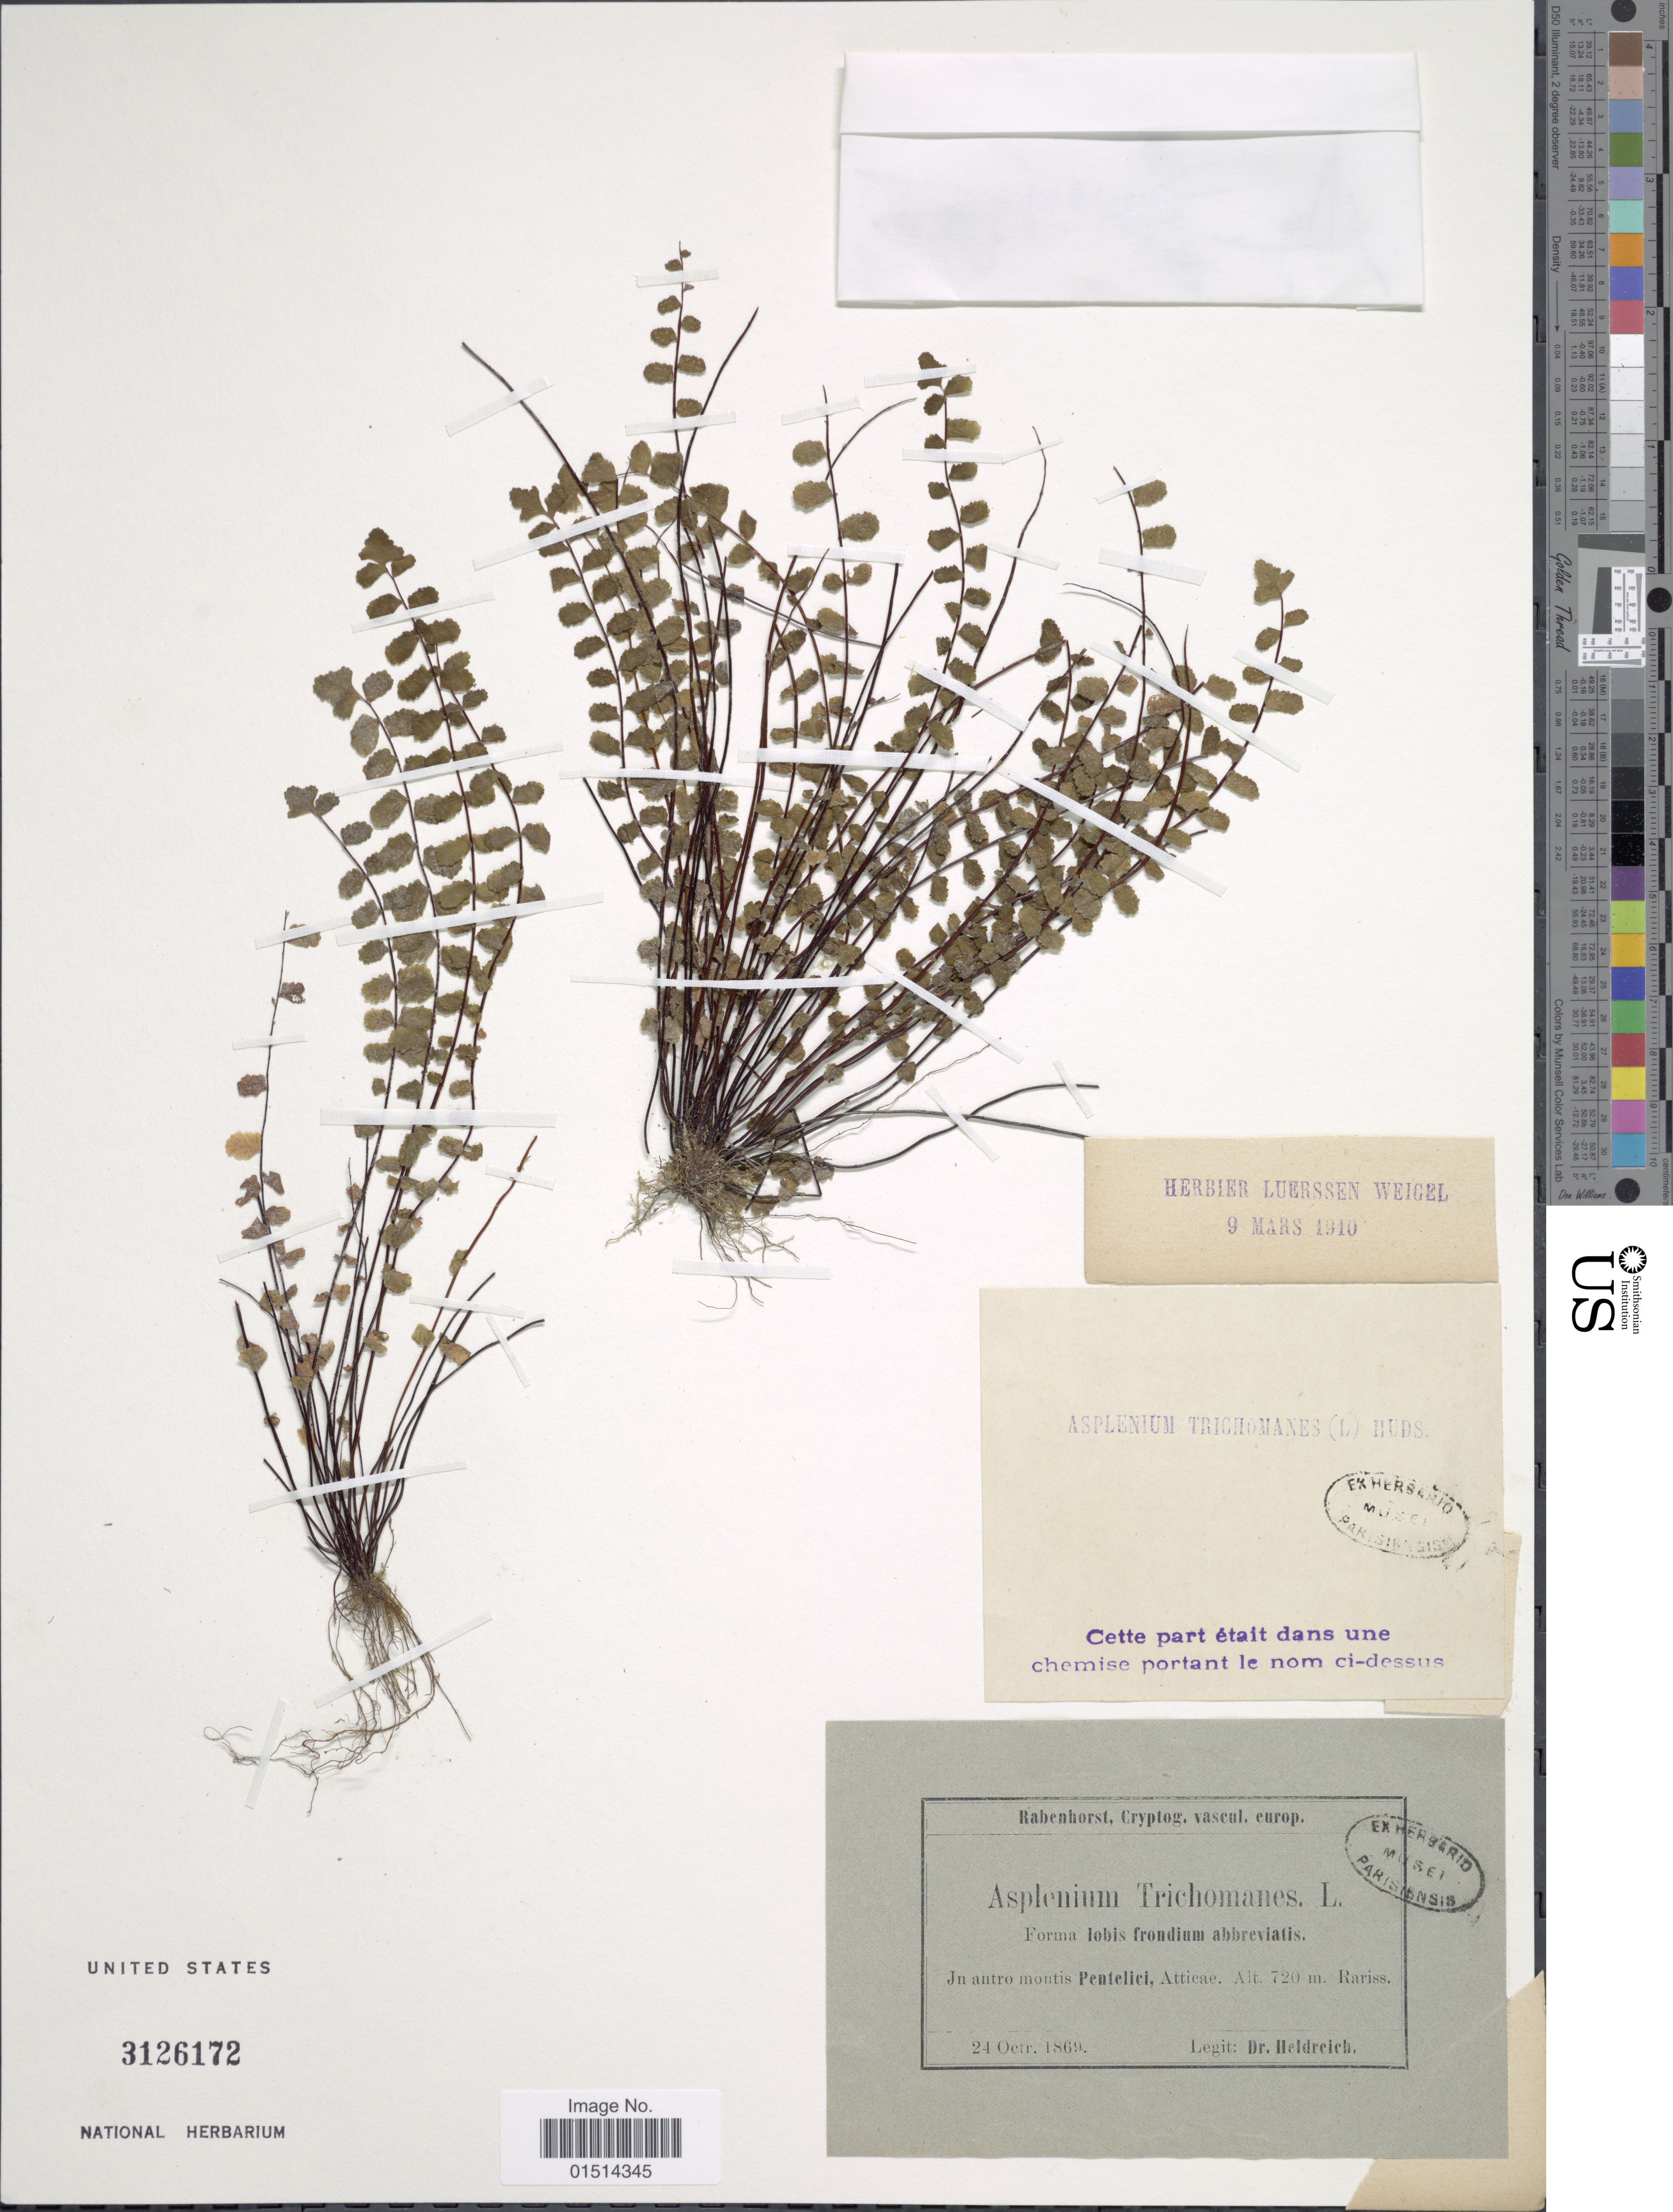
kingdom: Plantae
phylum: Tracheophyta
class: Polypodiopsida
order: Polypodiales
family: Aspleniaceae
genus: Asplenium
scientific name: Asplenium trichomanes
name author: L.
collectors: Heldreich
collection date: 1869-10-24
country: Greece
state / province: Attica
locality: Rabenhorst, Cryptog. vascul. Europ., Jn antro montis Pentelici, Atticae, Rariss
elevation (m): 720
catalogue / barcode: US 3126172